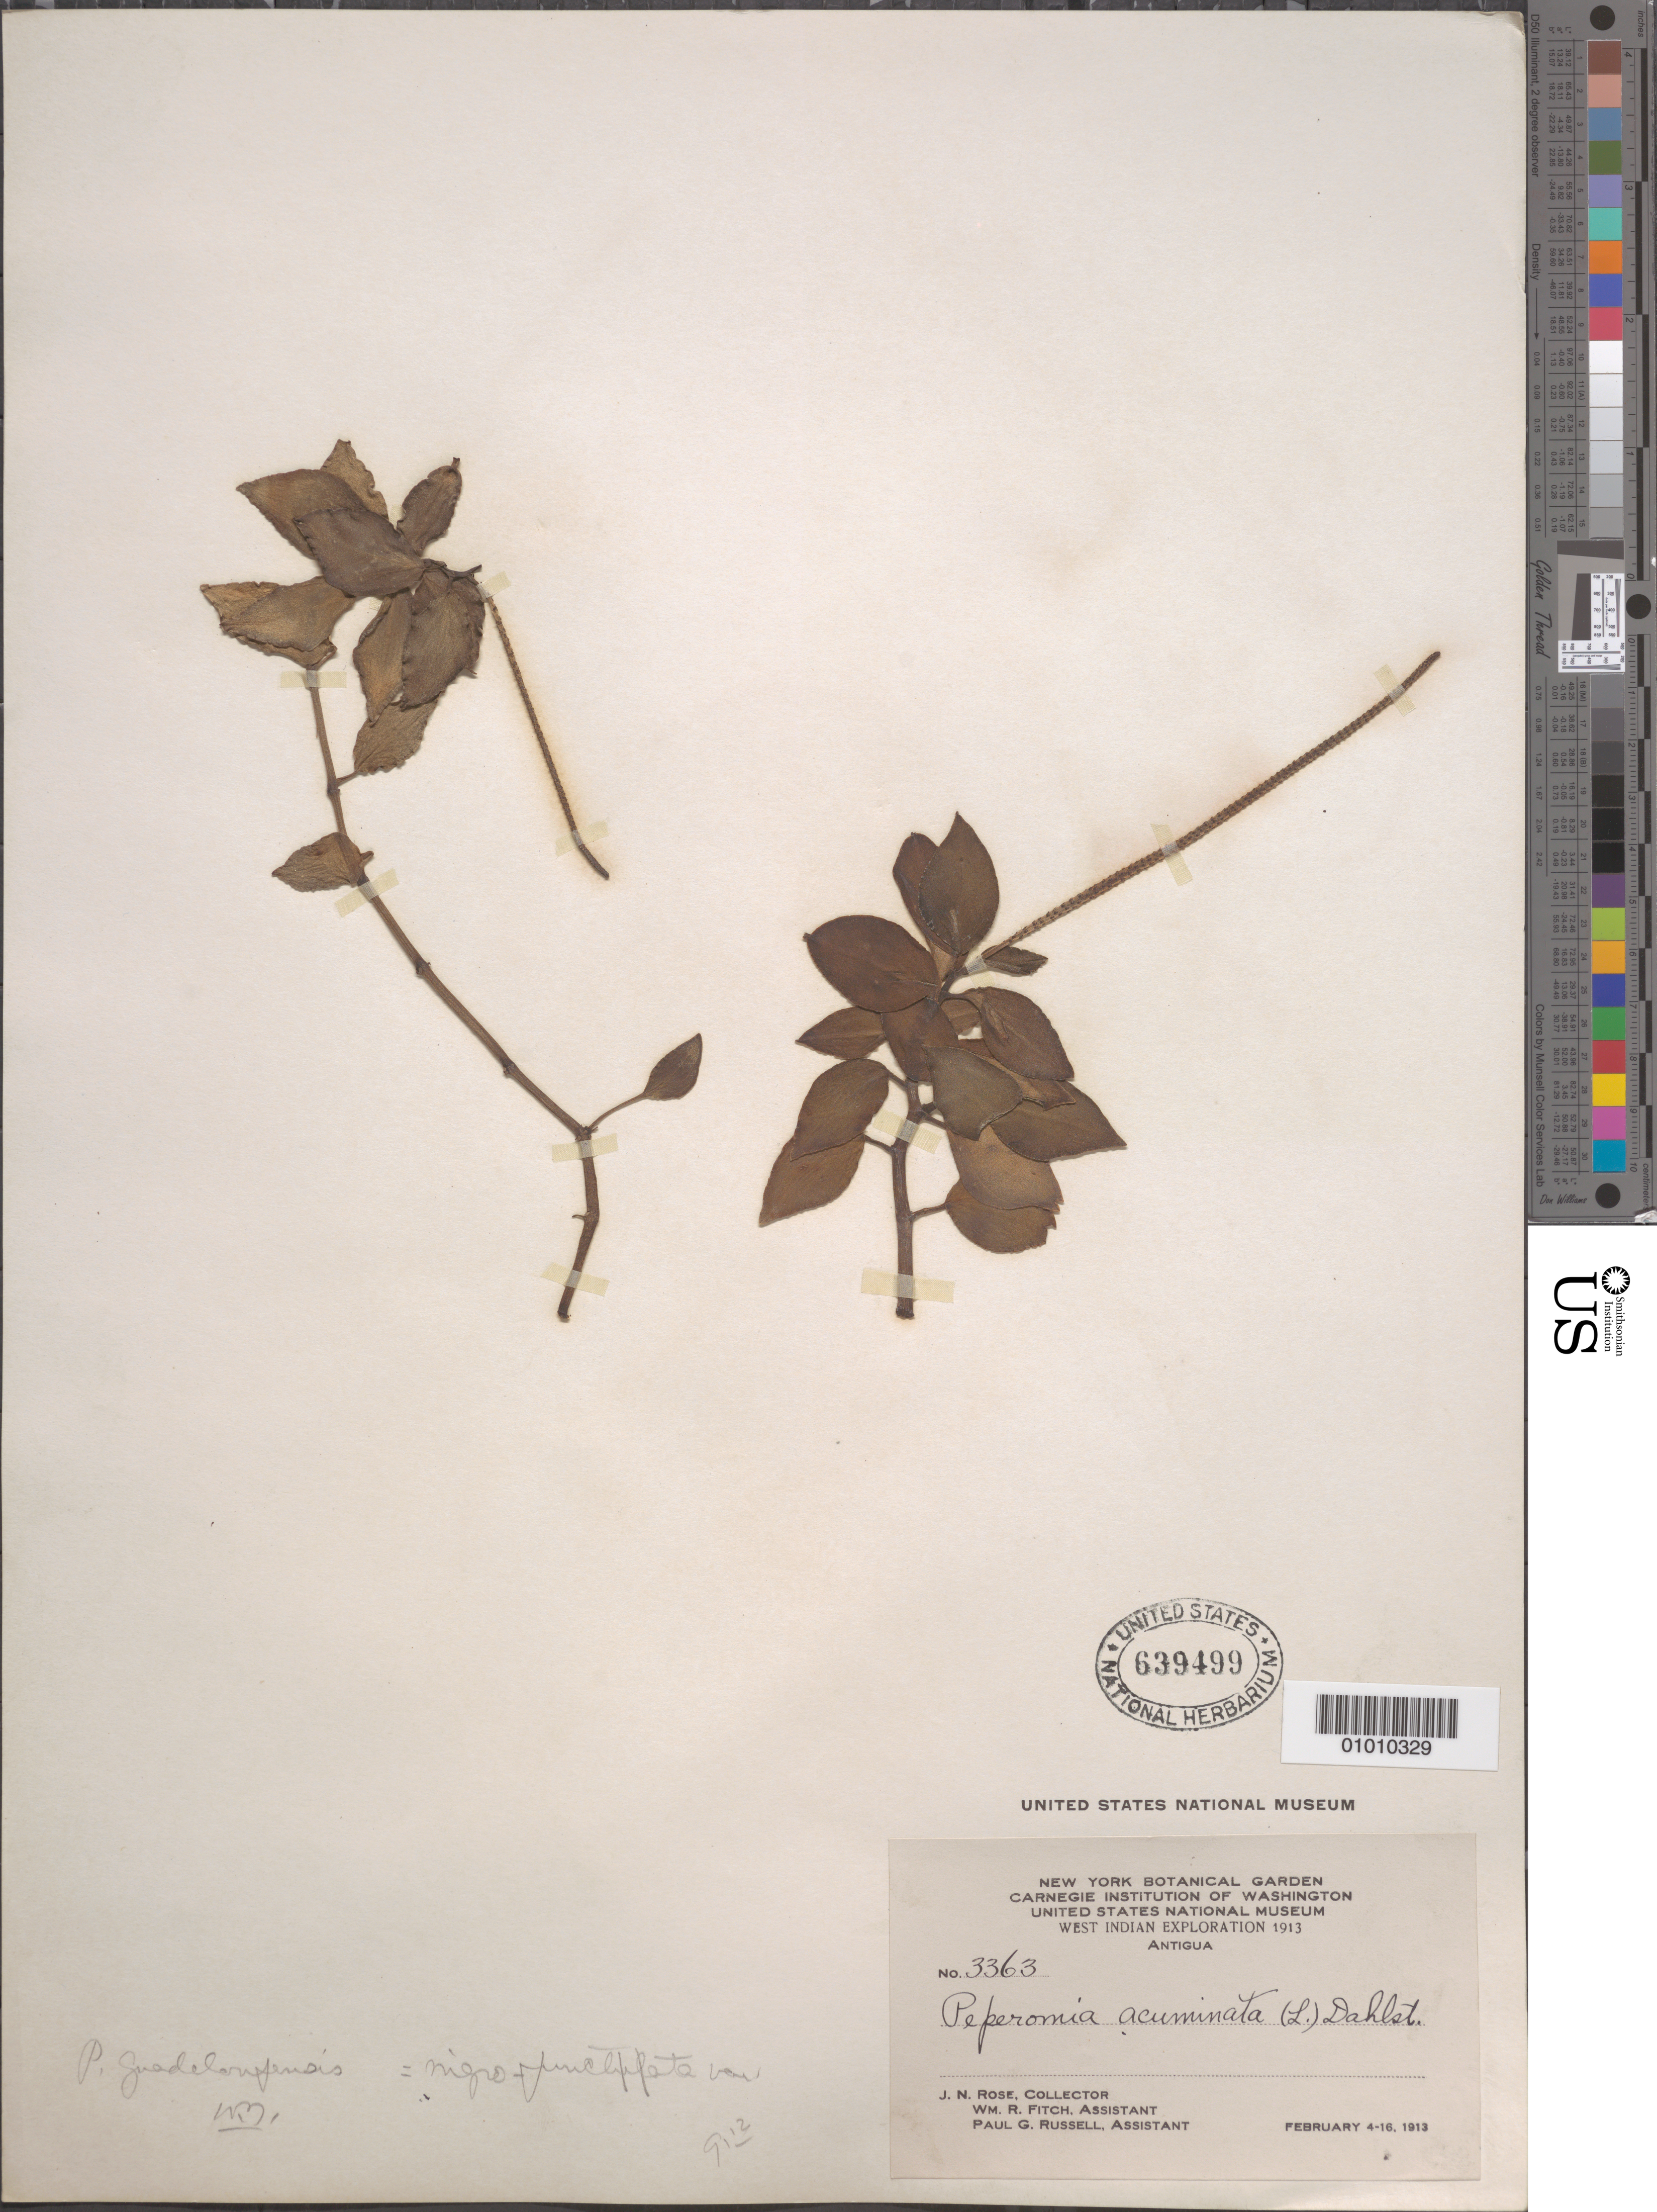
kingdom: Plantae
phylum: Tracheophyta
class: Magnoliopsida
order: Piperales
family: Piperaceae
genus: Peperomia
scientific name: Peperomia nigropunctata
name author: Miq.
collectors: J. N. Rose, W. R. Fitch & P. G. Russell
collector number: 3363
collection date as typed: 04 Feb 1913 to 16 Feb 1913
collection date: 1913-02-04/1913-02-16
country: Antigua and Barbuda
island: Leeward Is.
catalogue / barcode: US 639499